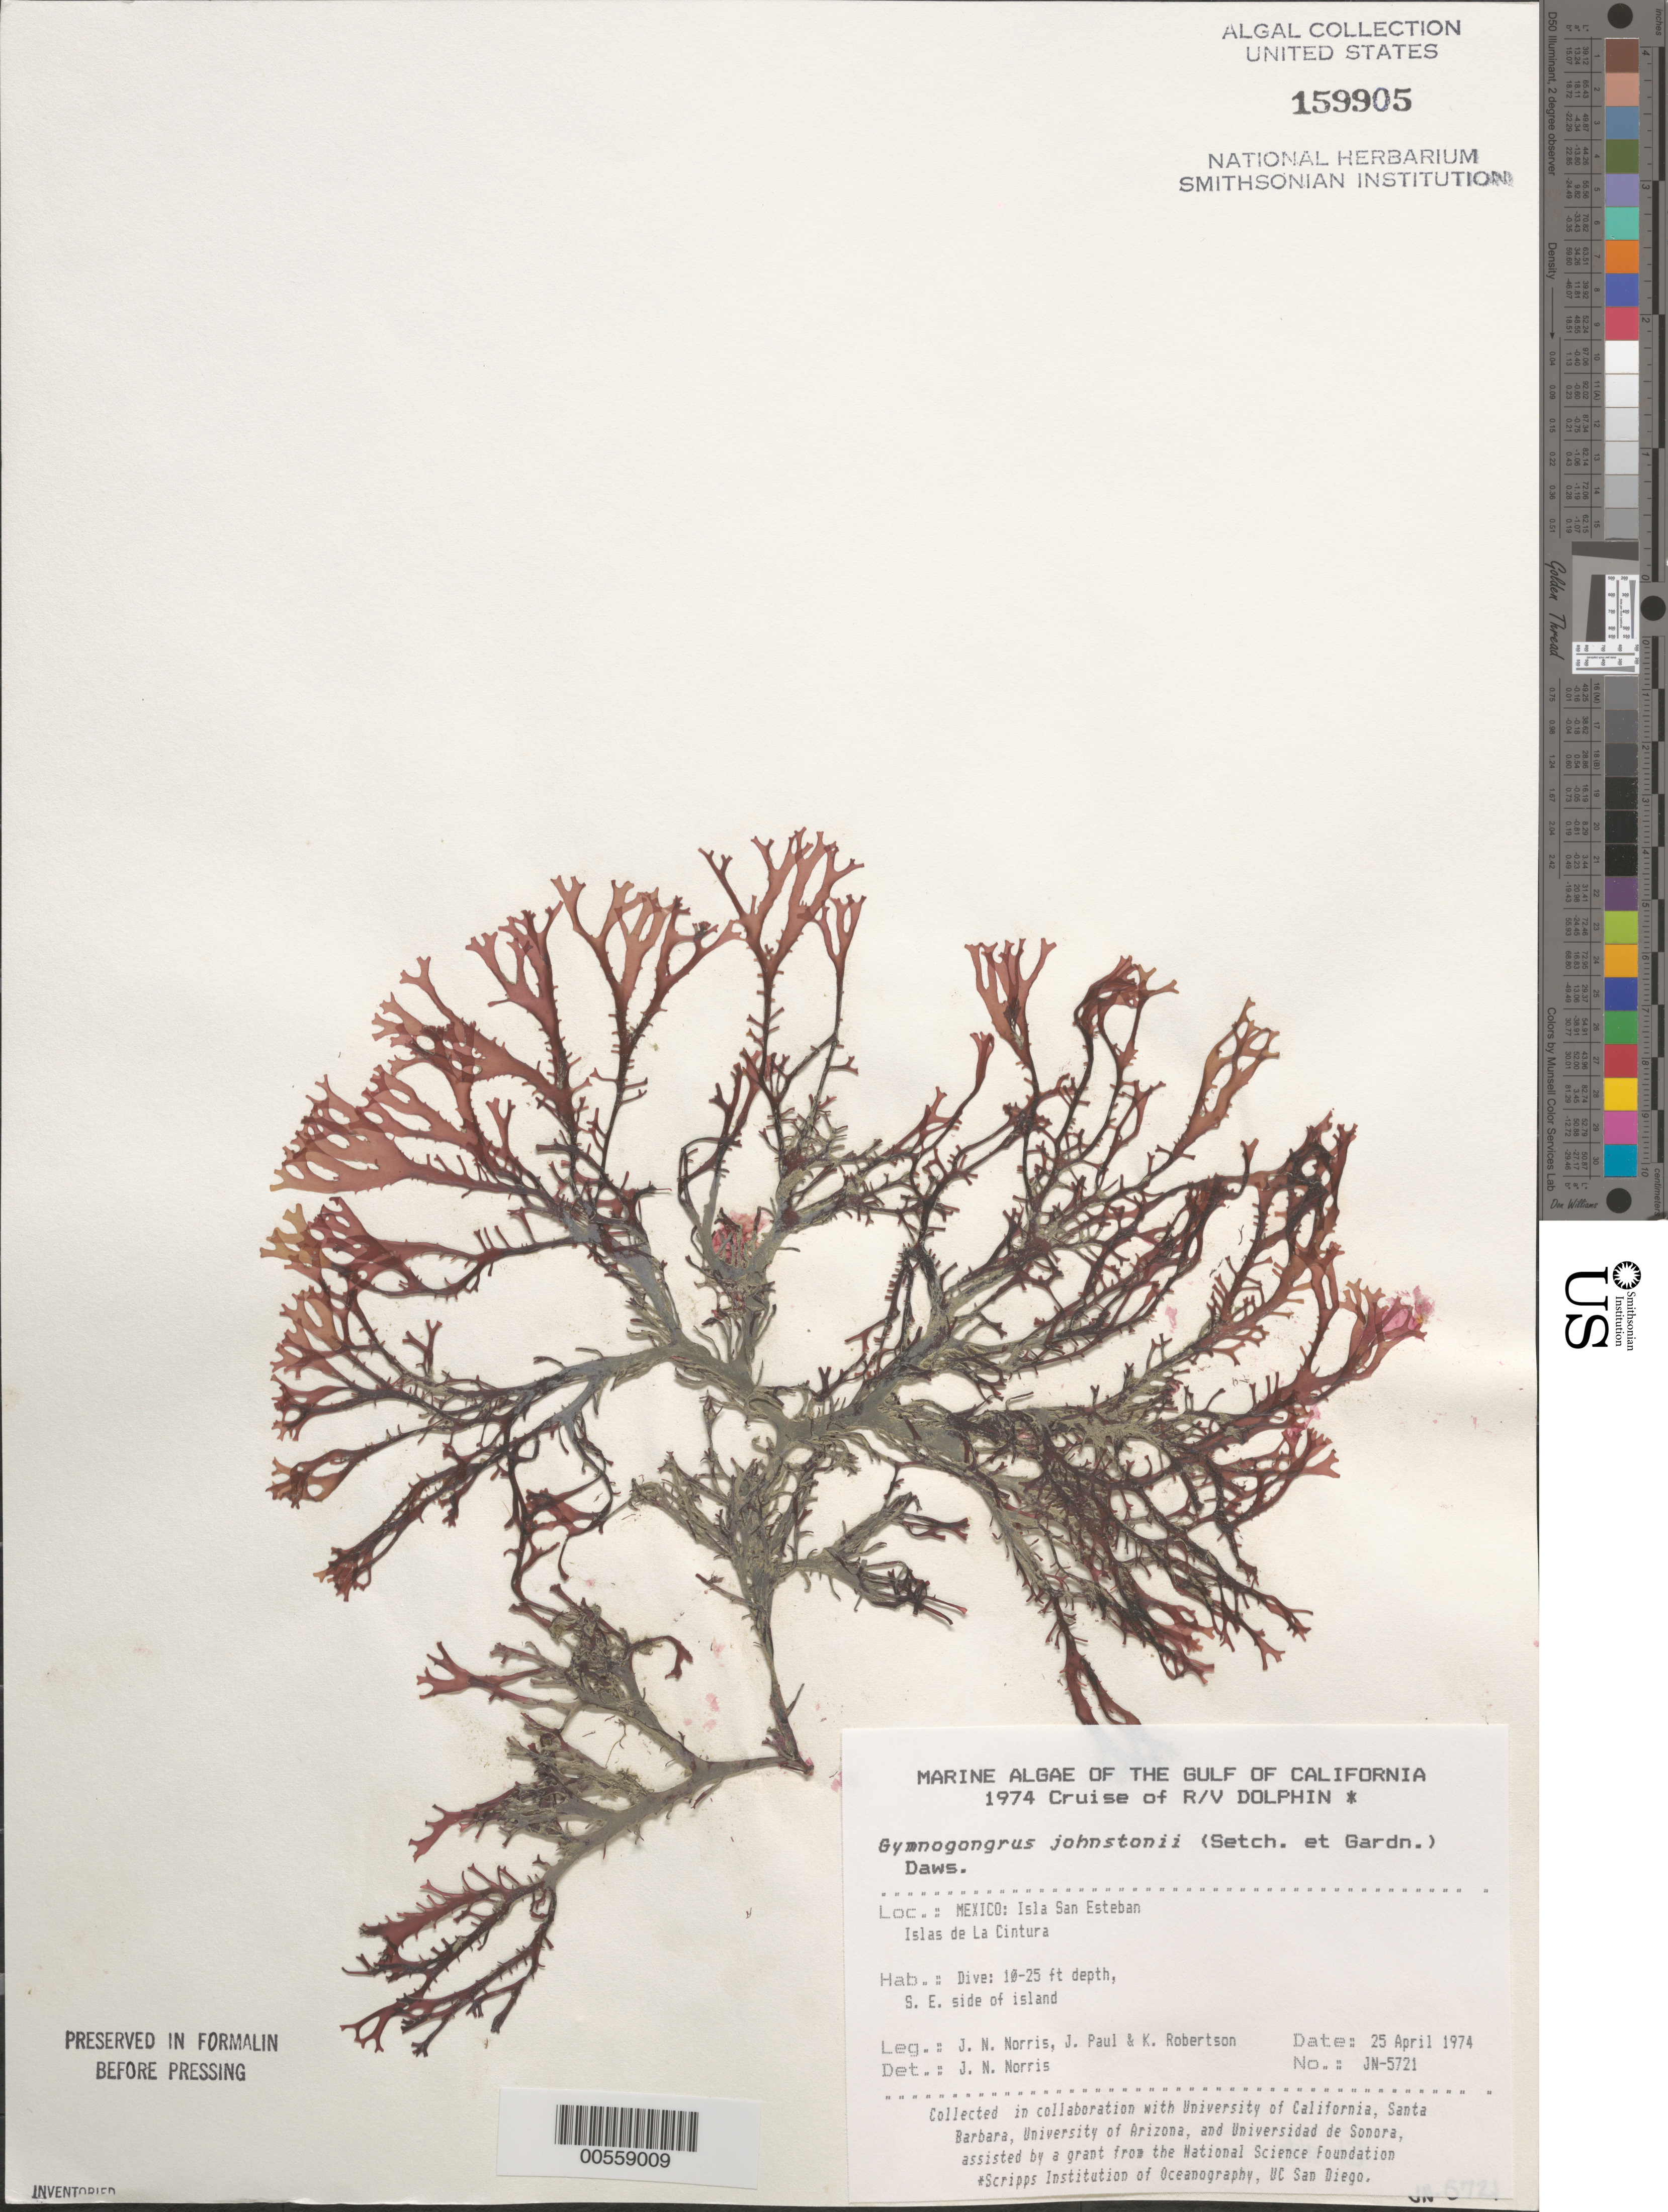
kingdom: Plantae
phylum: Rhodophyta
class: Florideophyceae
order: Gigartinales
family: Phyllophoraceae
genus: Gymnogongrus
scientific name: Gymnogongrus johnstonii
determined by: Norris, James N.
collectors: J. N. Norris, J. Paul & K. Robertson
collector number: JN-5721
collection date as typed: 25 Apr 1974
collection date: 1974-04-25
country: Mexico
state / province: Baja California Norte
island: Isla San Esteban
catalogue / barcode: US 159905